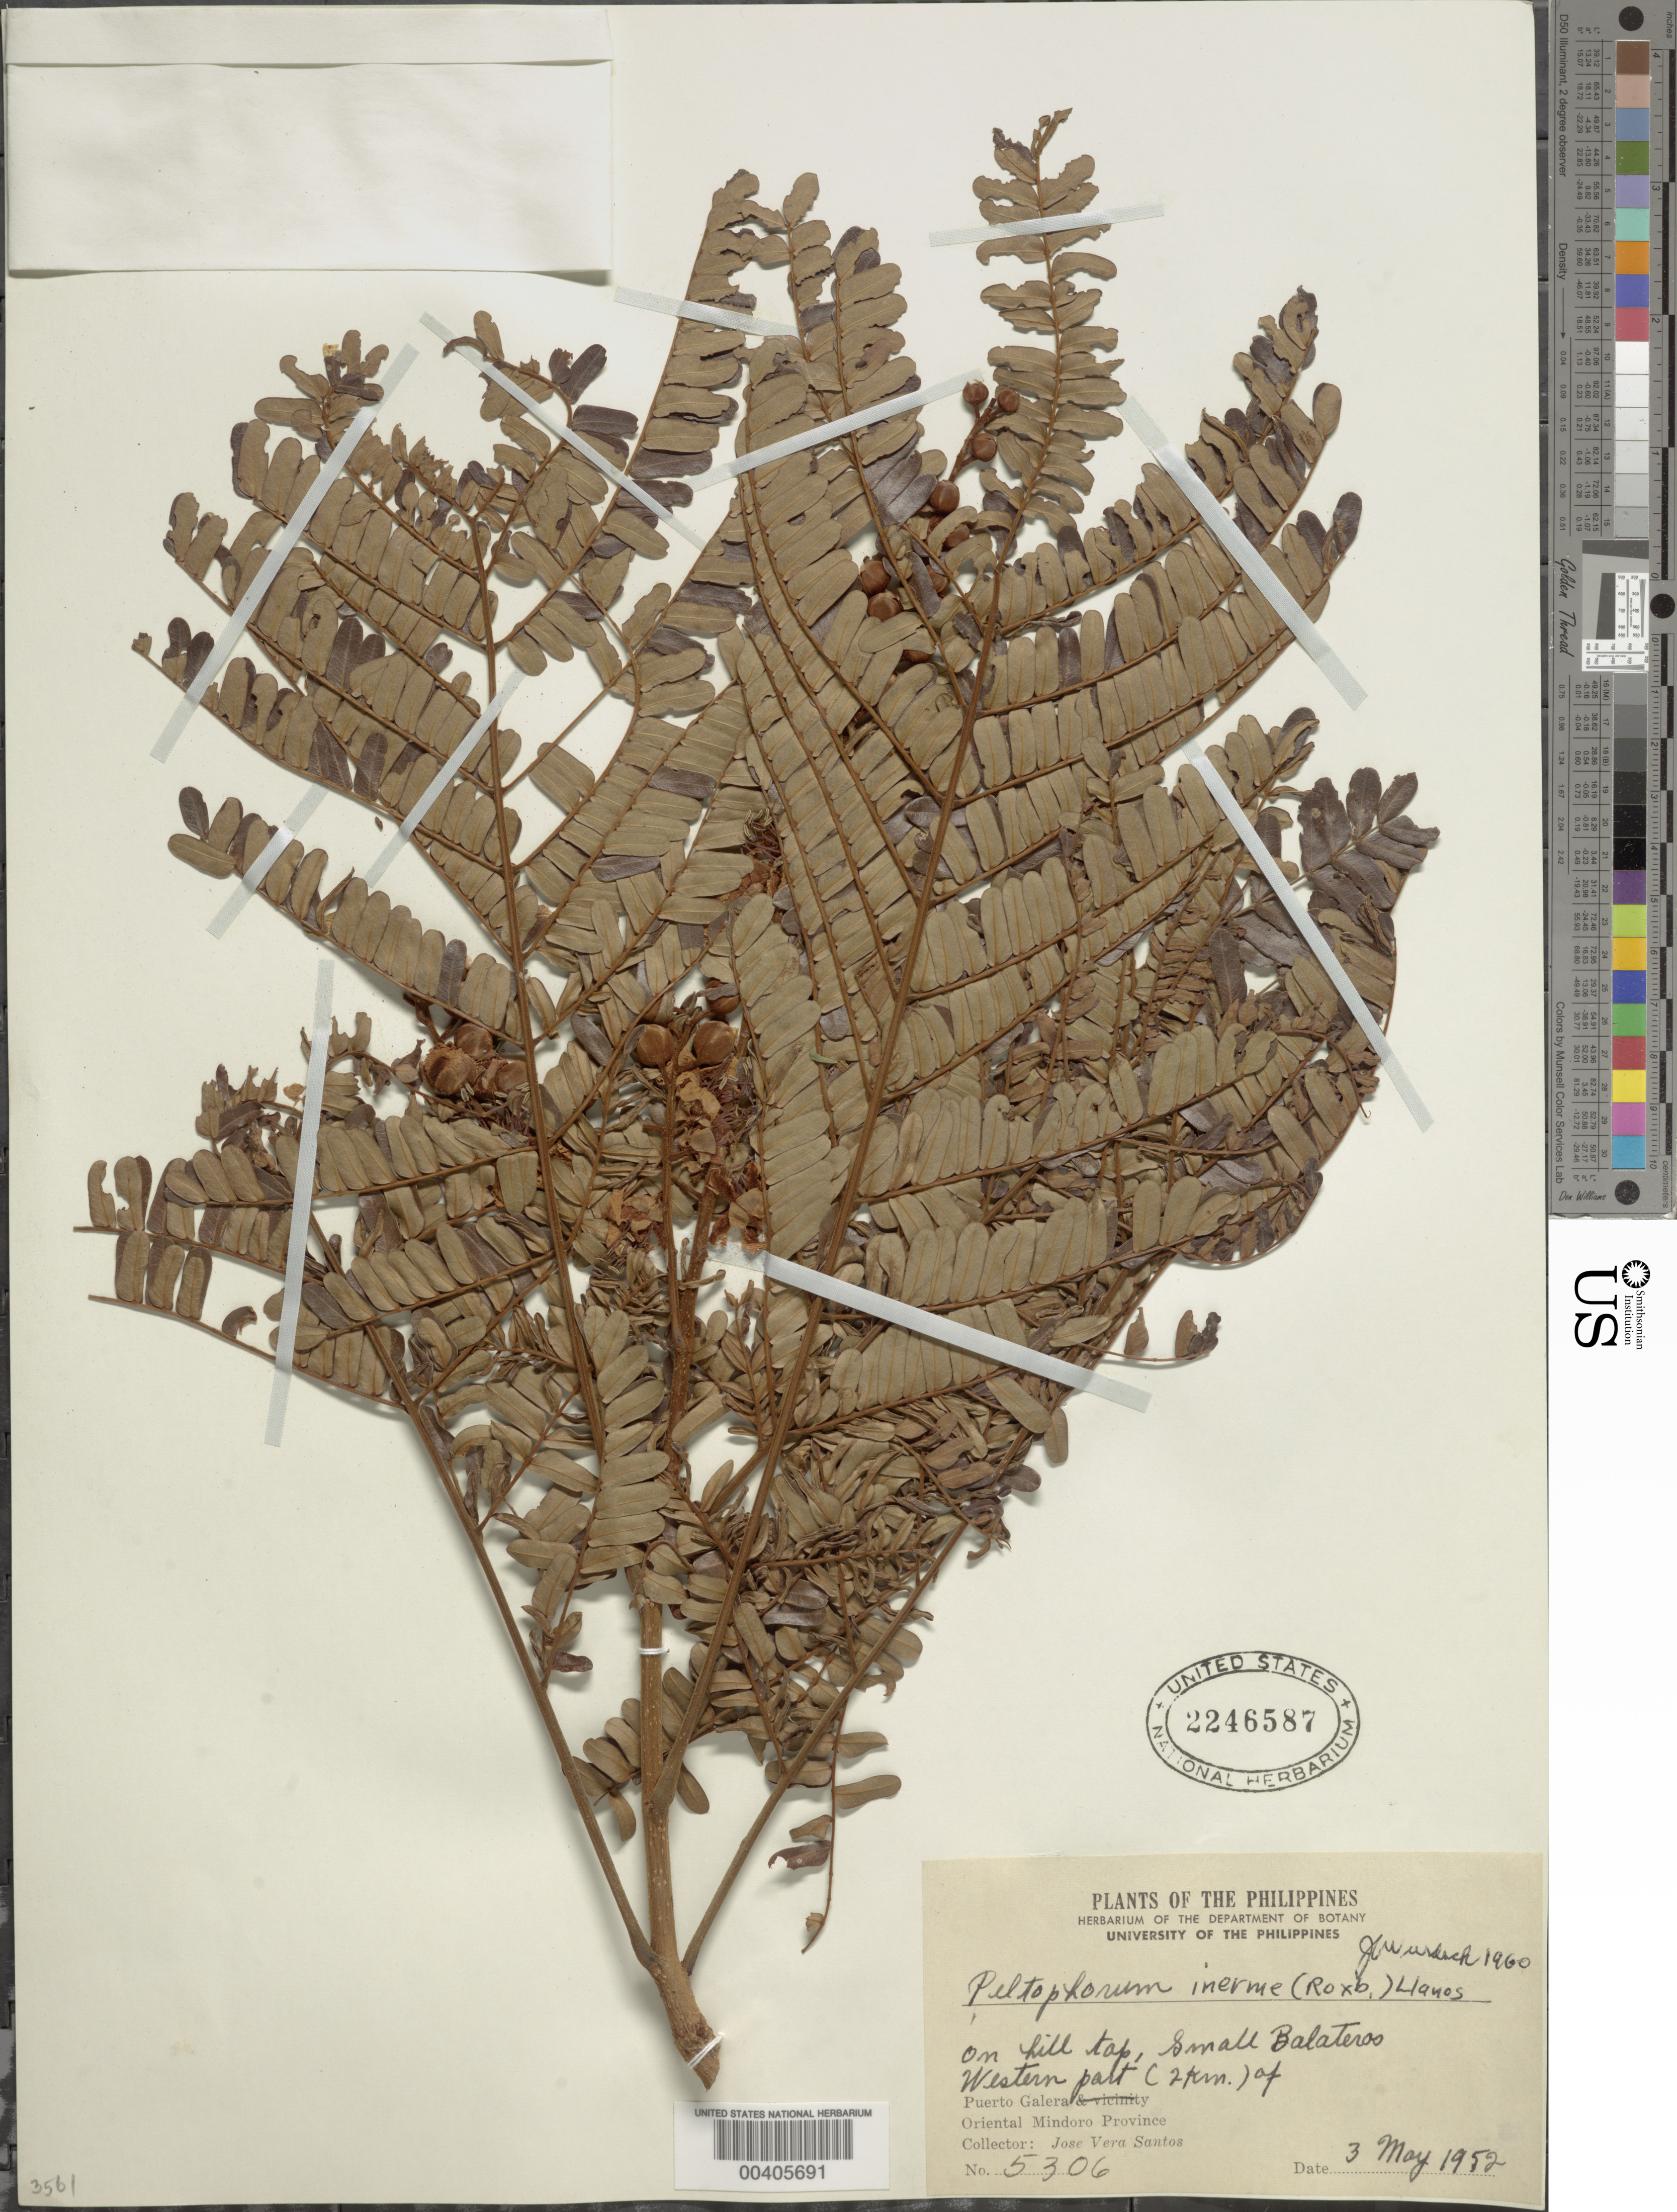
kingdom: Plantae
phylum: Tracheophyta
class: Magnoliopsida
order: Fabales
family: Fabaceae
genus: Peltophorum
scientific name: Peltophorum pterocarpum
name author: (DC.) Backer ex K. Heyne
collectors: J. V. Santos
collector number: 5306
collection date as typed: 03 May 1952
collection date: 1952-05-03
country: Philippines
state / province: Mimaropa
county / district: Mindoro Oriental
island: Mindoro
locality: Small balateroo, western part of puerto galera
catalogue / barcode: US 2246587